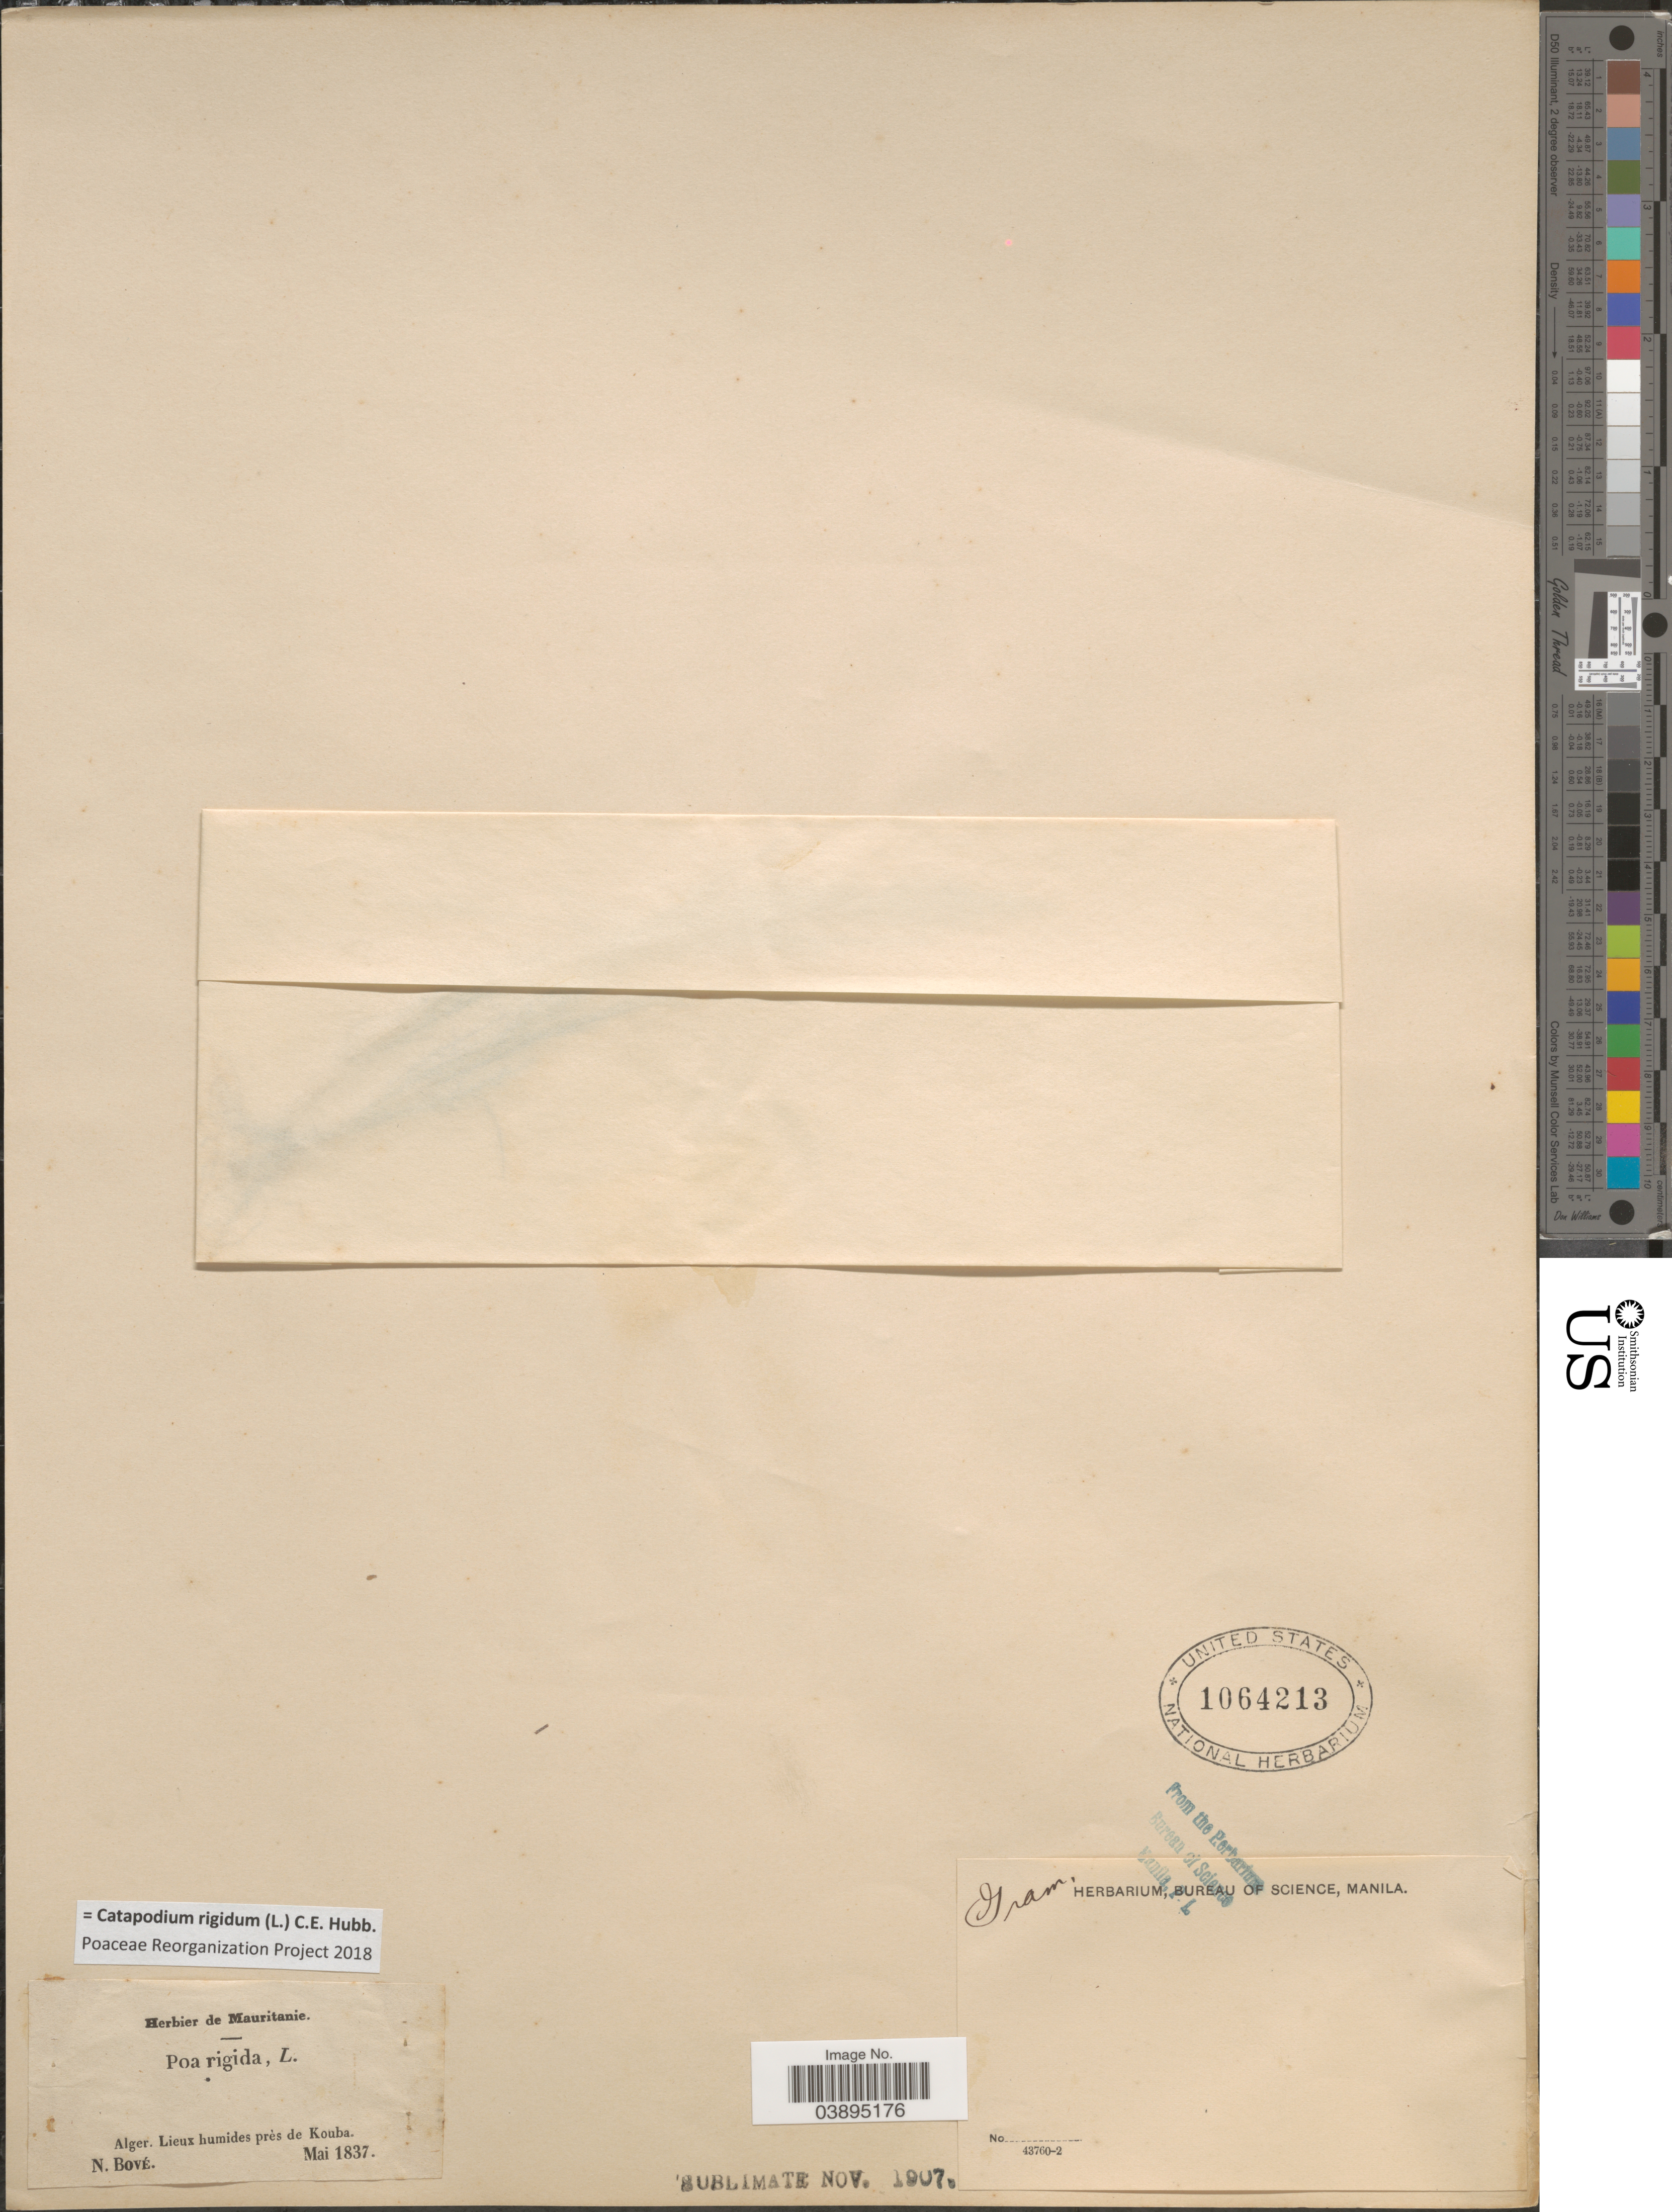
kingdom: Plantae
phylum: Tracheophyta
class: Liliopsida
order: Poales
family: Poaceae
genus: Catapodium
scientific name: Catapodium rigidum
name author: (L.) C.E. Hubb.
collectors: N. Bové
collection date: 1837-05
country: Algeria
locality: Alger. Lieux humides près de Kouba.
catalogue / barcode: US 1064213